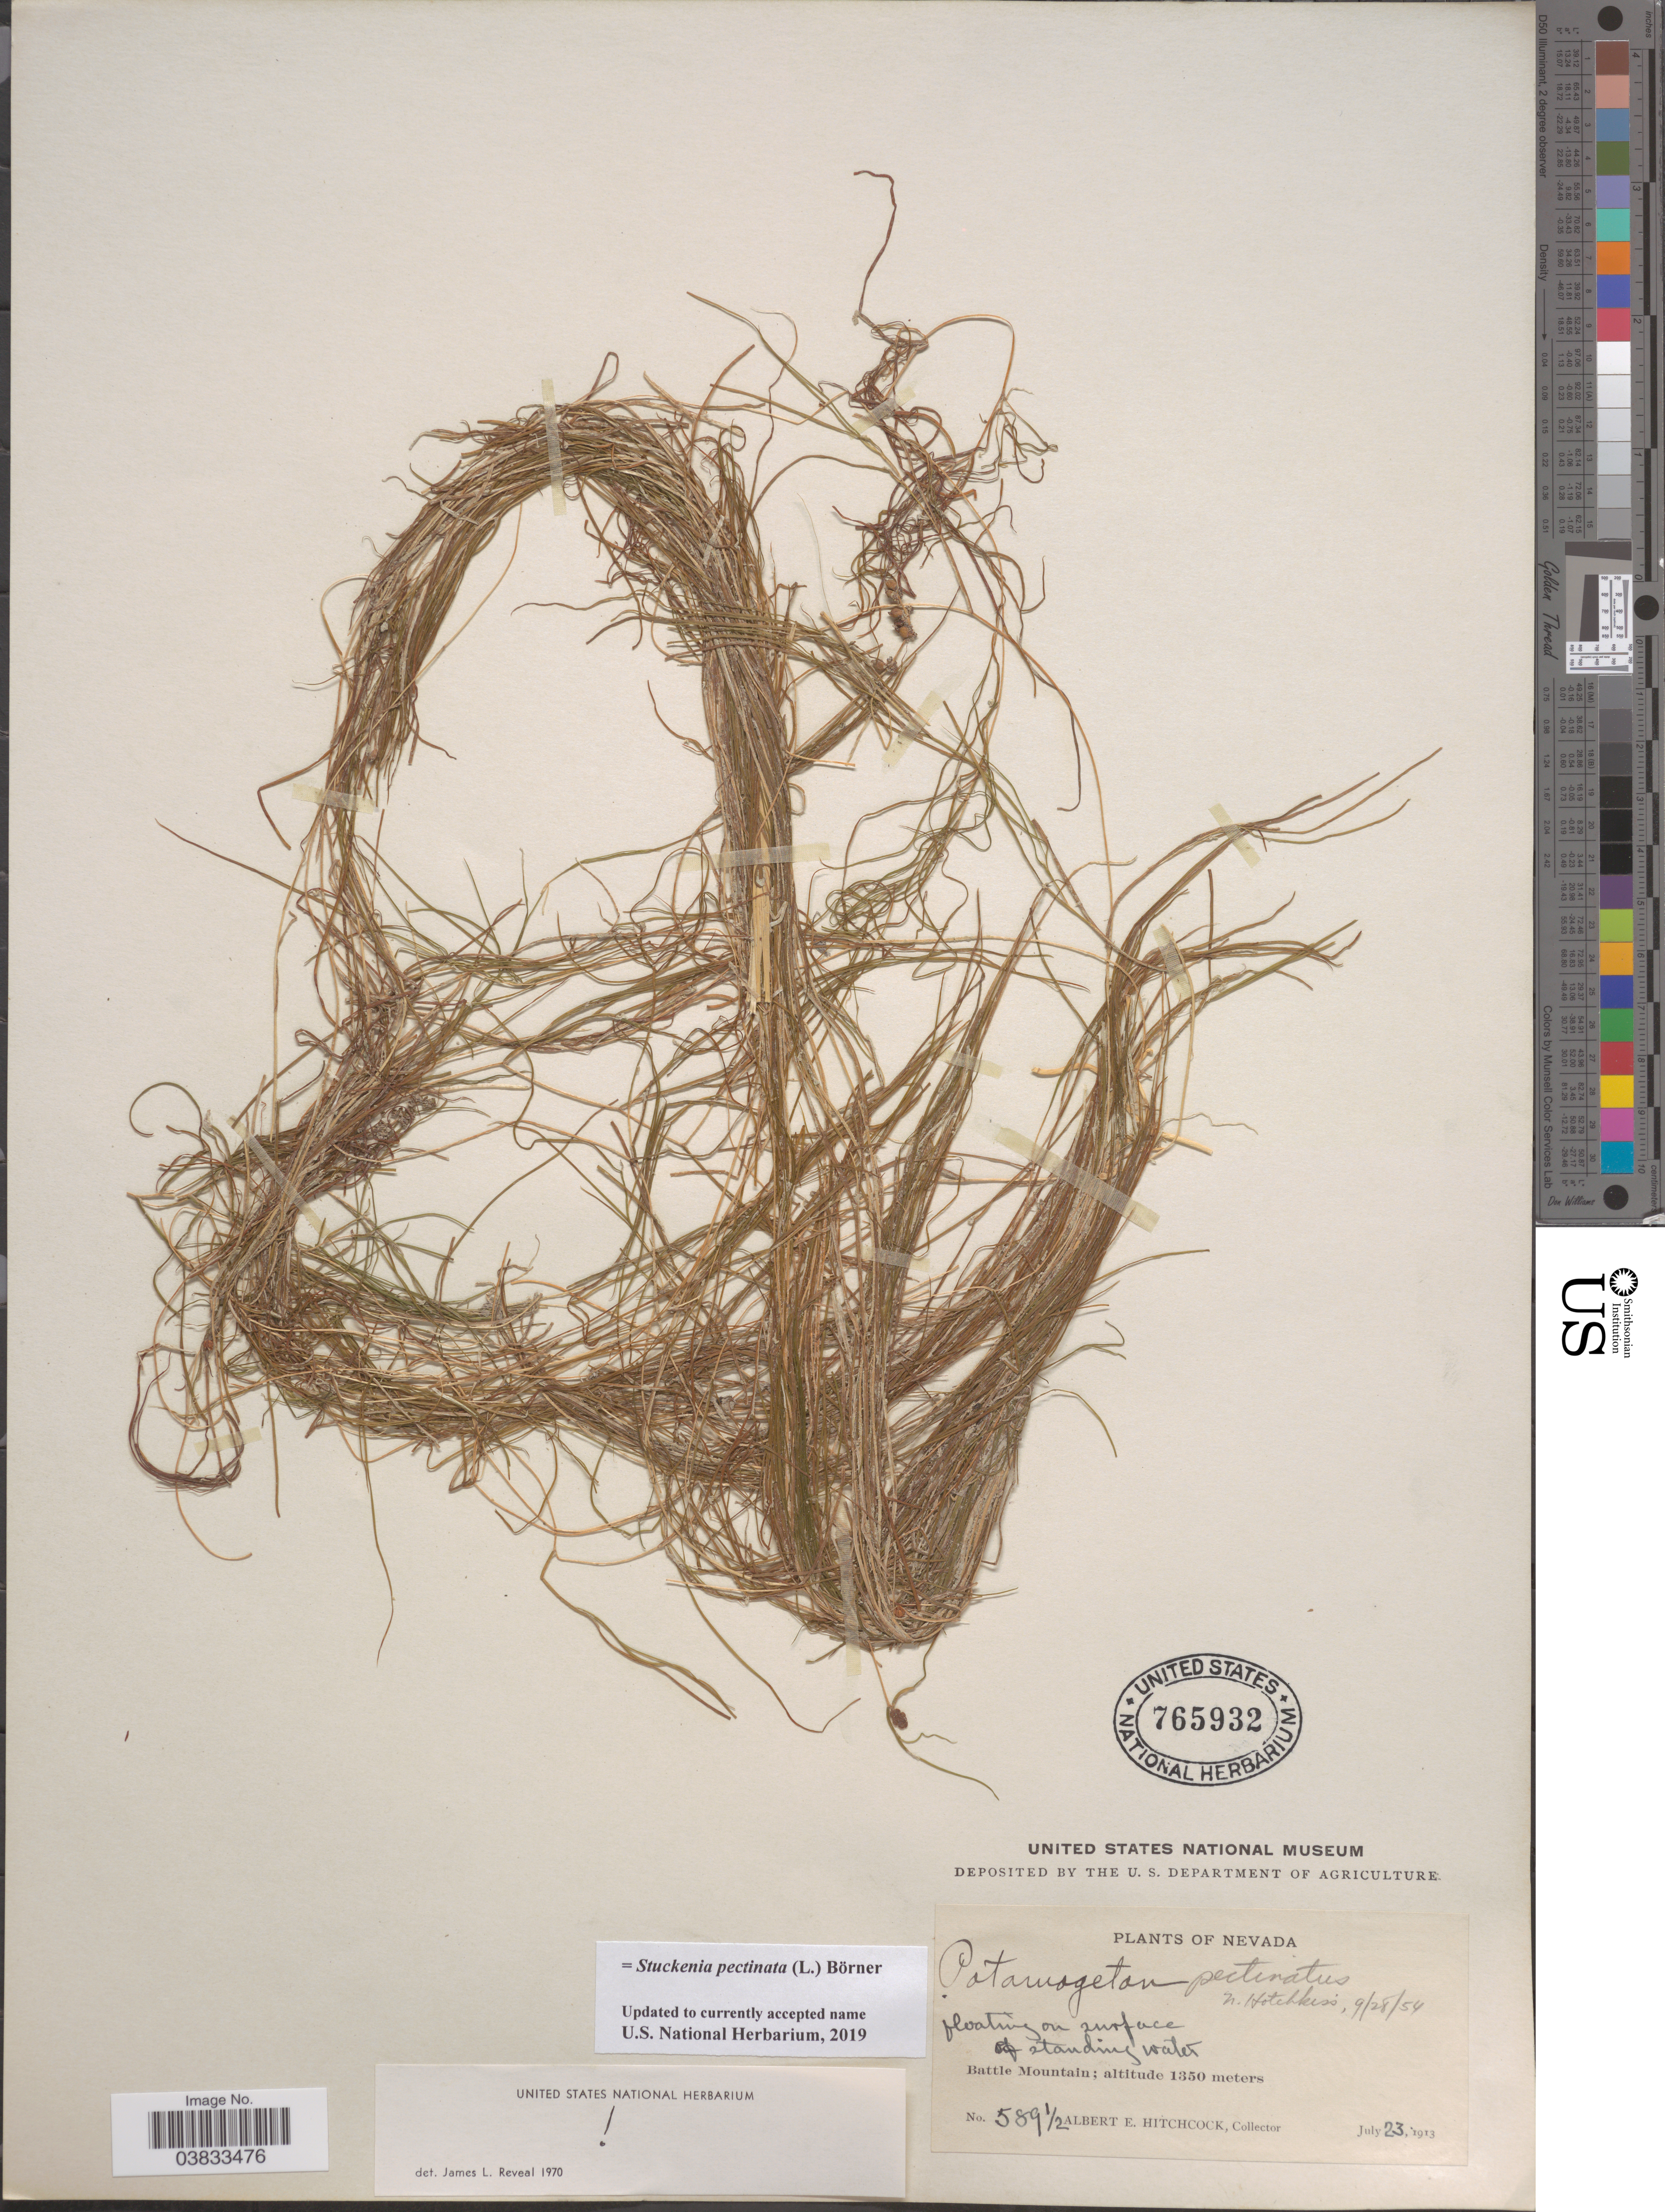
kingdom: Plantae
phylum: Tracheophyta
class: Liliopsida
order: Alismatales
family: Potamogetonaceae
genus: Stuckenia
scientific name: Stuckenia pectinata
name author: (L.) Börner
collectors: A. Hitchcock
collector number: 589½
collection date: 1913-07-23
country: United States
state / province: Nevada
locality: Floating on surface of standing water. Battle Mountain.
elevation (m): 1350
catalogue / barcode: US 765932